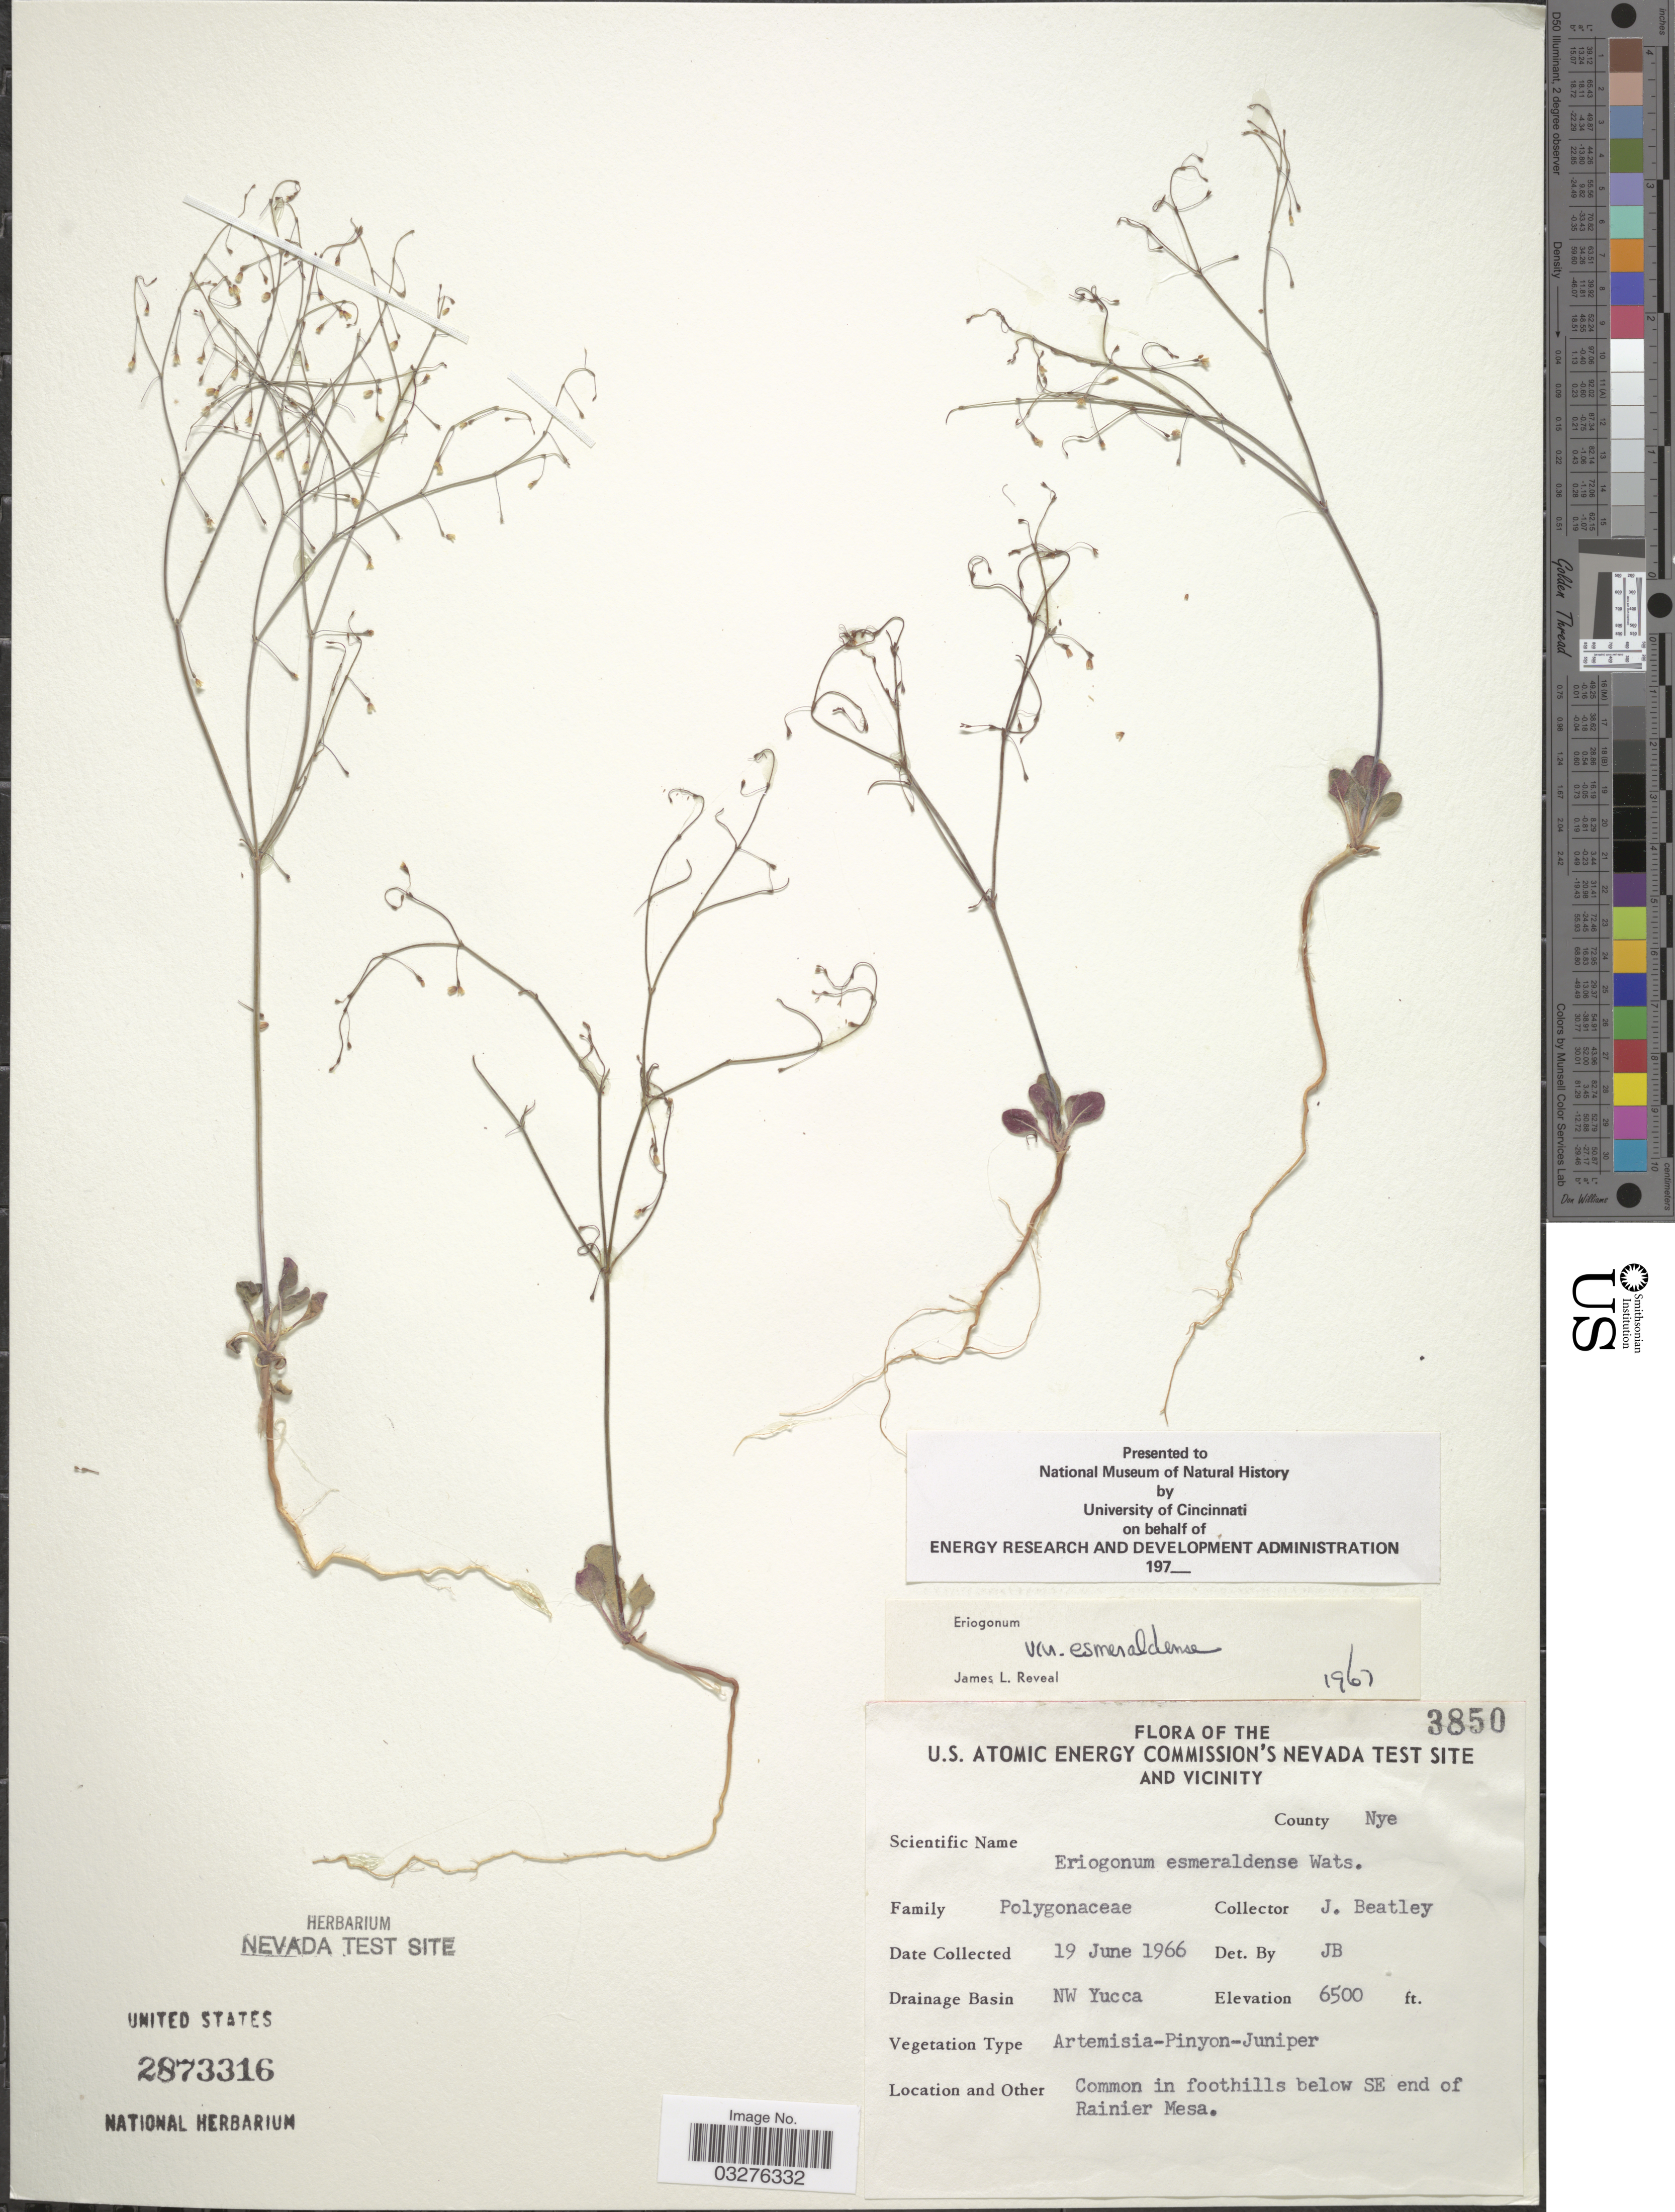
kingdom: Plantae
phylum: Tracheophyta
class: Magnoliopsida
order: Caryophyllales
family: Polygonaceae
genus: Eriogonum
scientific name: Eriogonum esmeraldense var. esmeraldense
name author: S. Watson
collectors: J. C. Beatley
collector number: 3850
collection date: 1966-06-19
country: United States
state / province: Nevada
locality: U.S. Atomic Energy Commission's Nevada Test Site and vicinity, County Nye, Drainage Basin NW Yucca, Common in foothills below SE end of Rainier Mesa.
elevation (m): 1981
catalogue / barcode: US 2873316